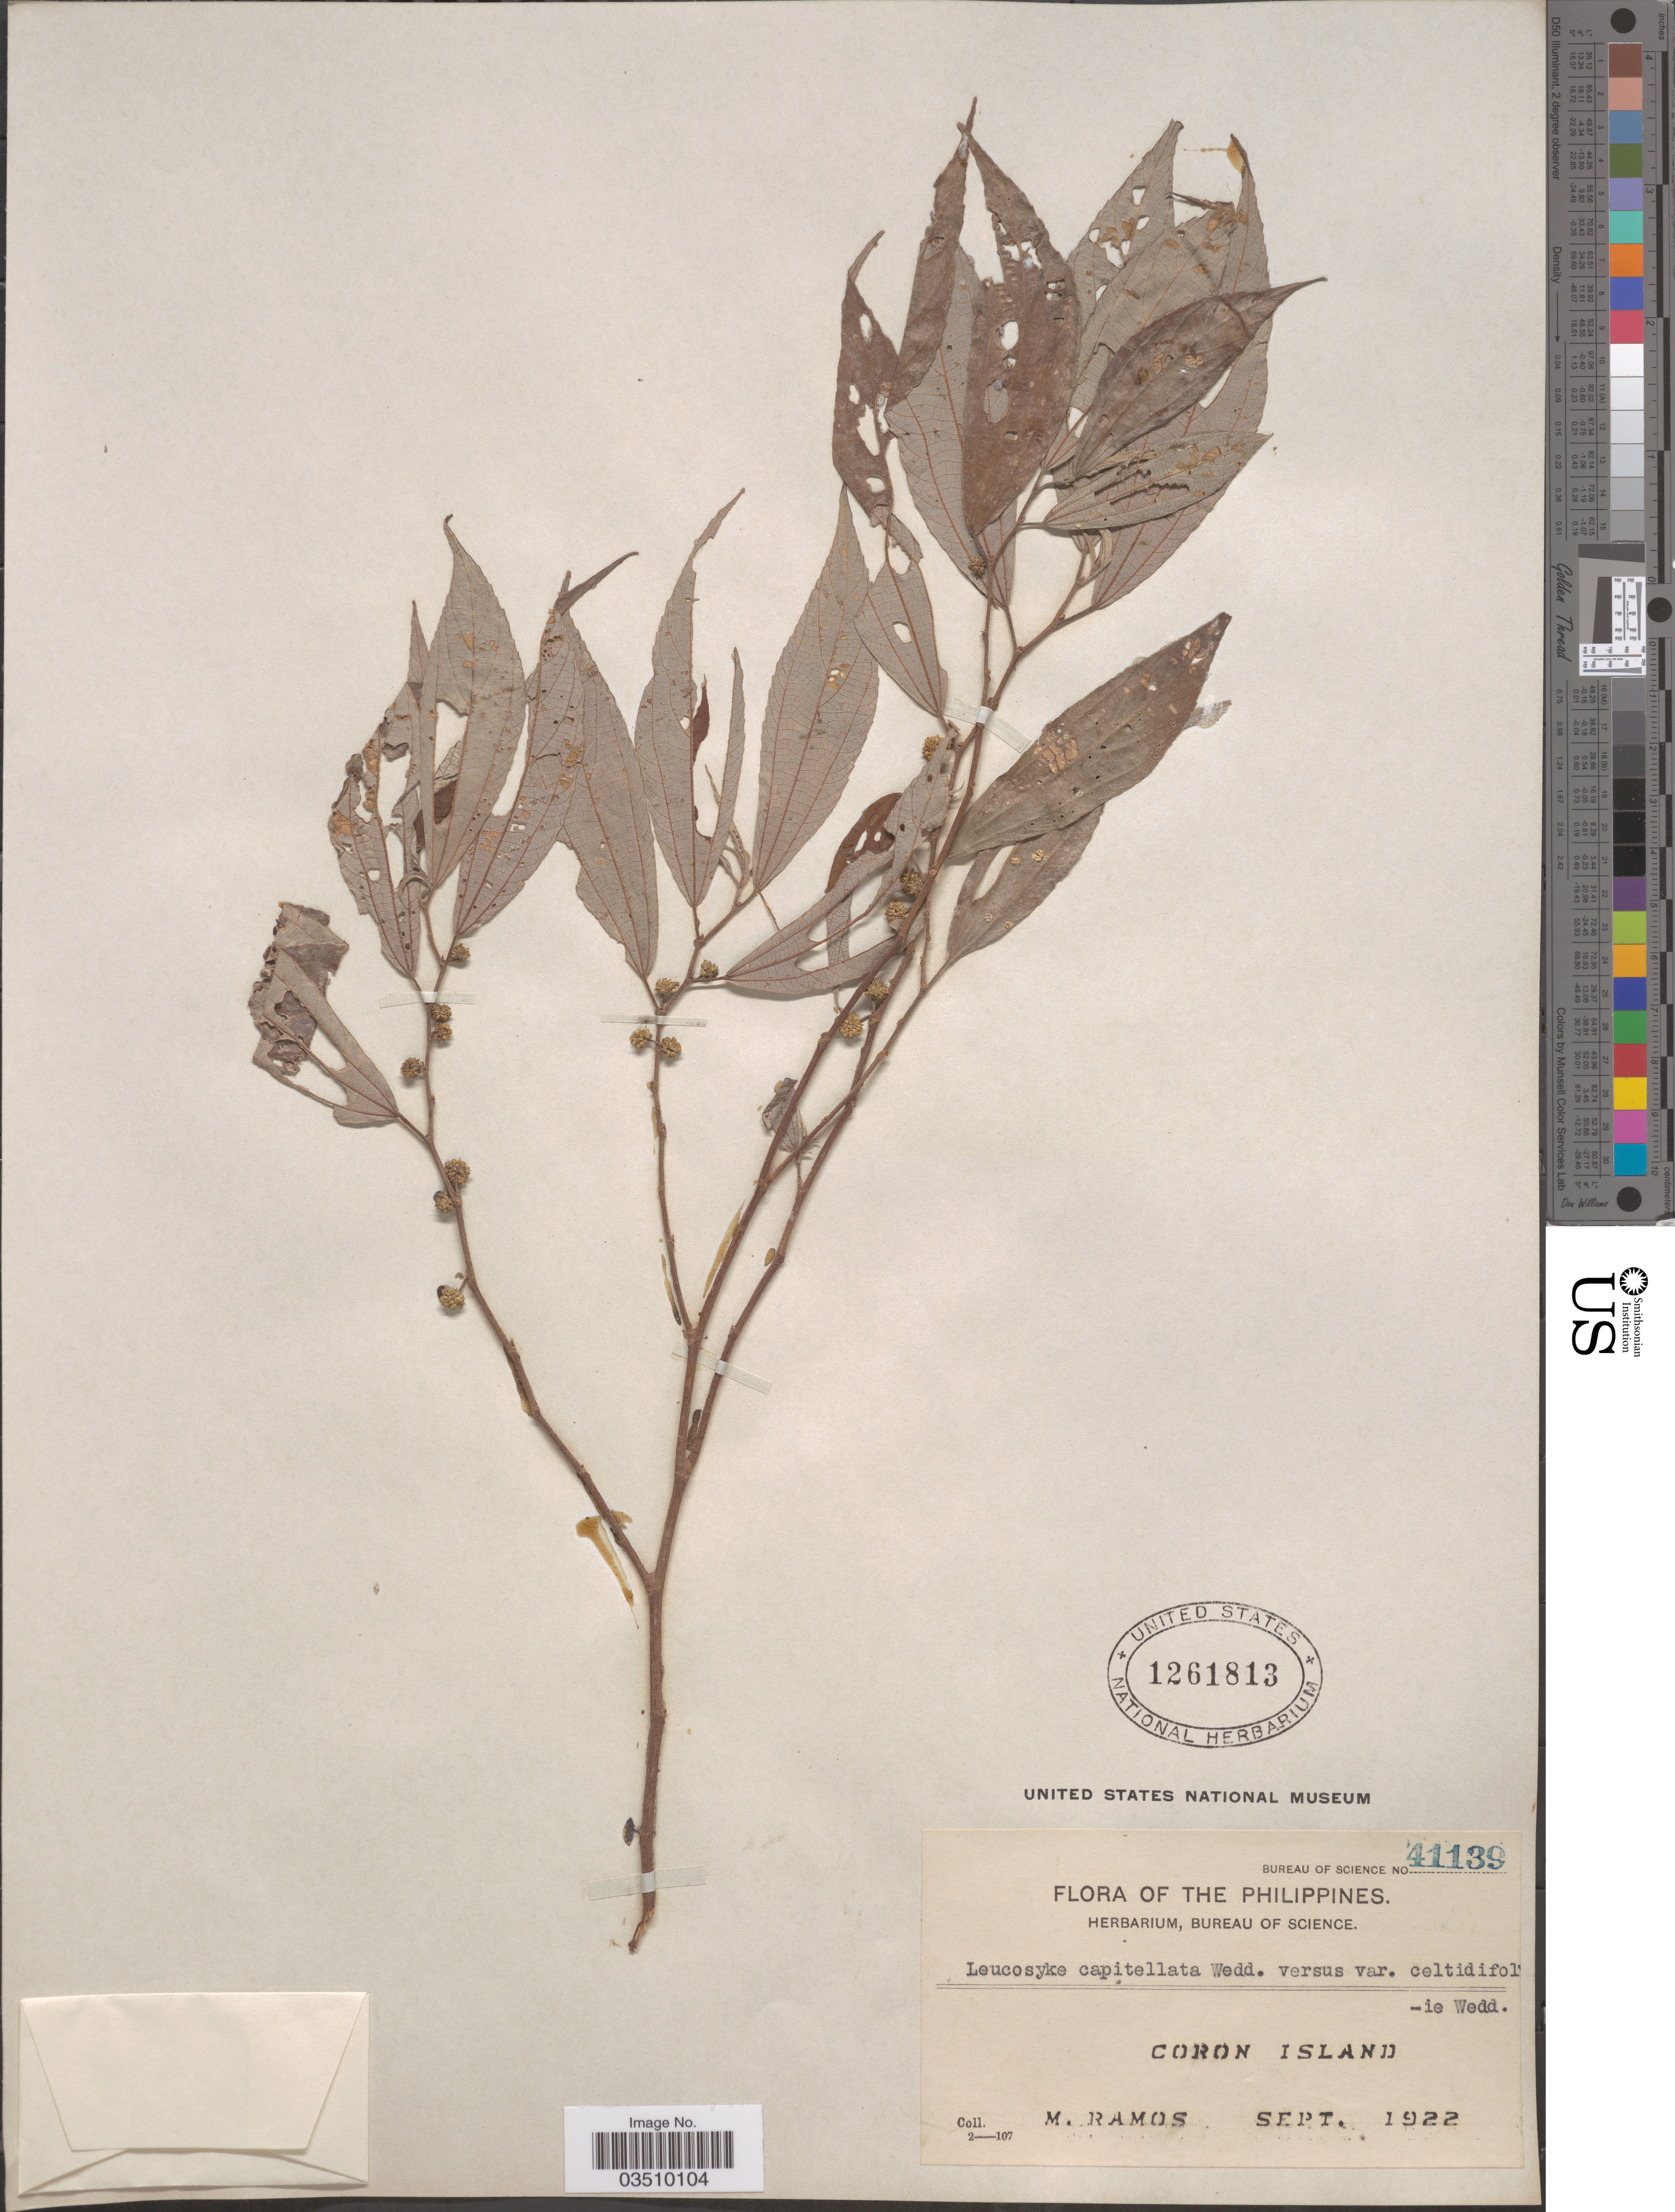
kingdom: Plantae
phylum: Tracheophyta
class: Magnoliopsida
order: Rosales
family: Urticaceae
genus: Leucosyke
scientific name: Leucosyke capitellata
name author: (Poir.) Wedd.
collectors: M. Ramos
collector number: Bureau of Science 41139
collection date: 1922-09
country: Philippines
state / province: Mimaropa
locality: Coron Island.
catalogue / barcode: US 1261813